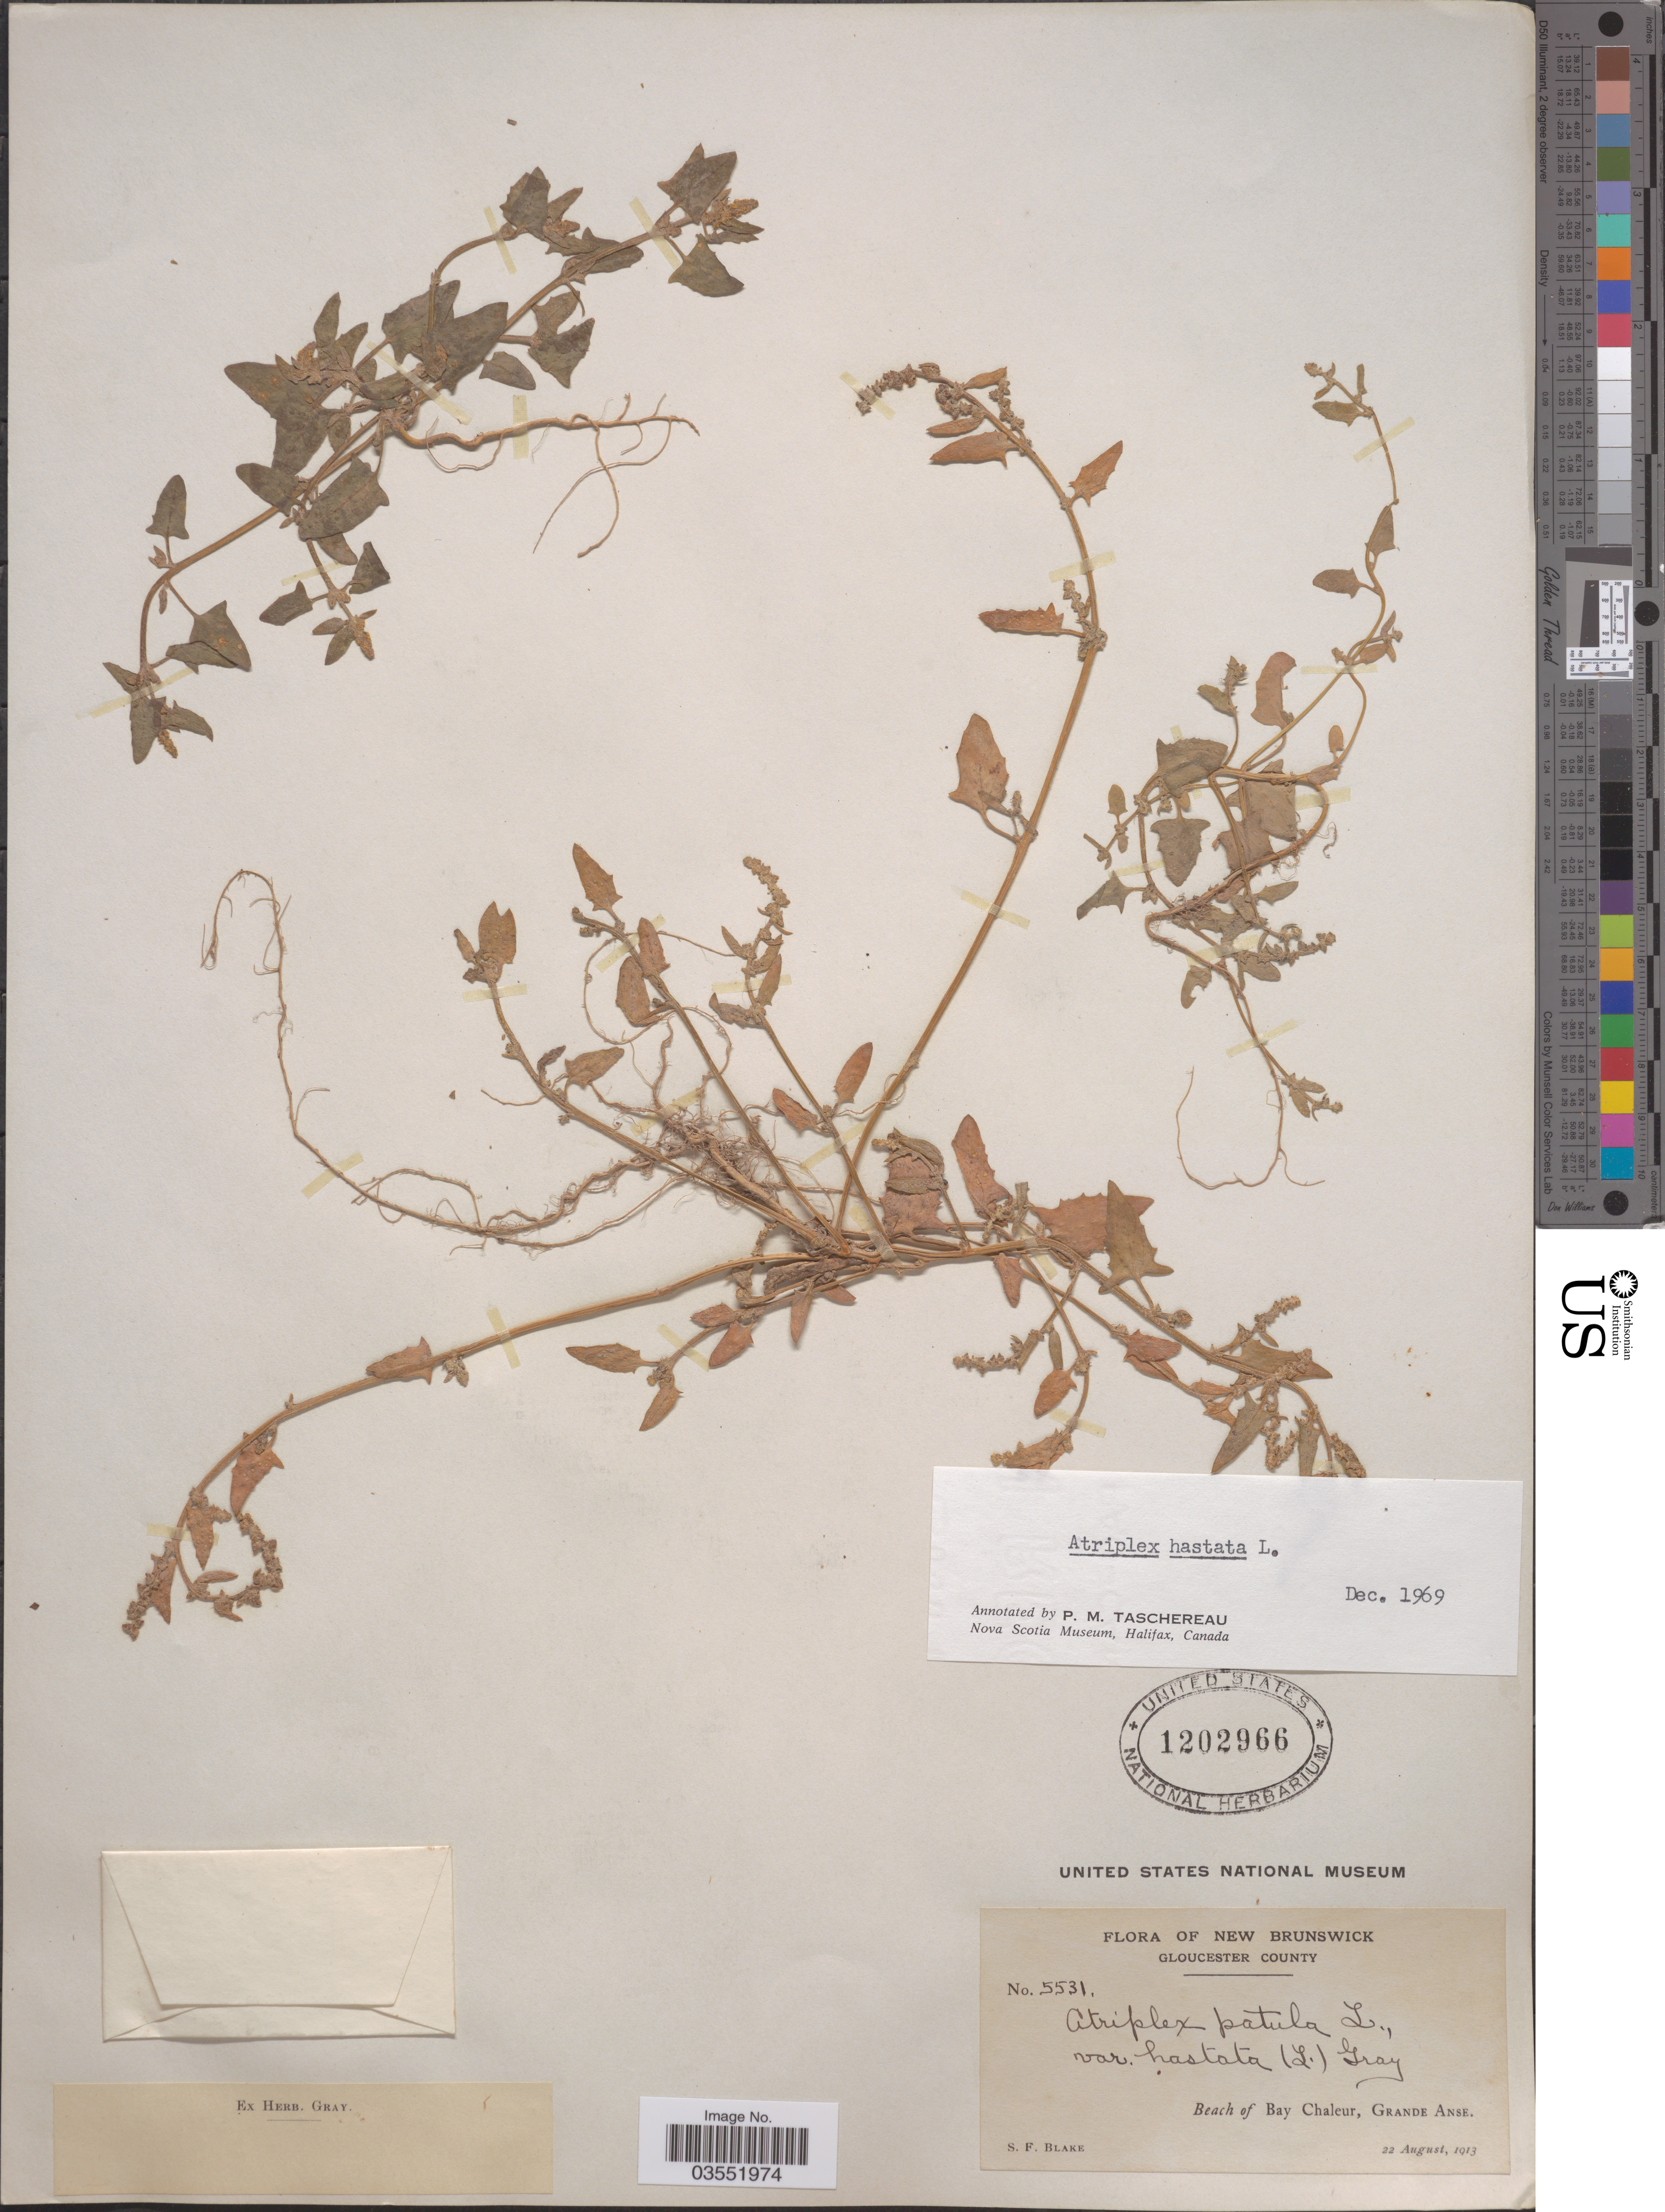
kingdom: Plantae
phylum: Tracheophyta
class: Magnoliopsida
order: Caryophyllales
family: Amaranthaceae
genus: Atriplex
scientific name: Atriplex hastata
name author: L.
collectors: S. Blake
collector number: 5531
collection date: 1913-08-22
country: Canada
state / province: New Brunswick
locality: Gloucester County. Beach of Bay Chaleur, Grande Anse.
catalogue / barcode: US 1202966